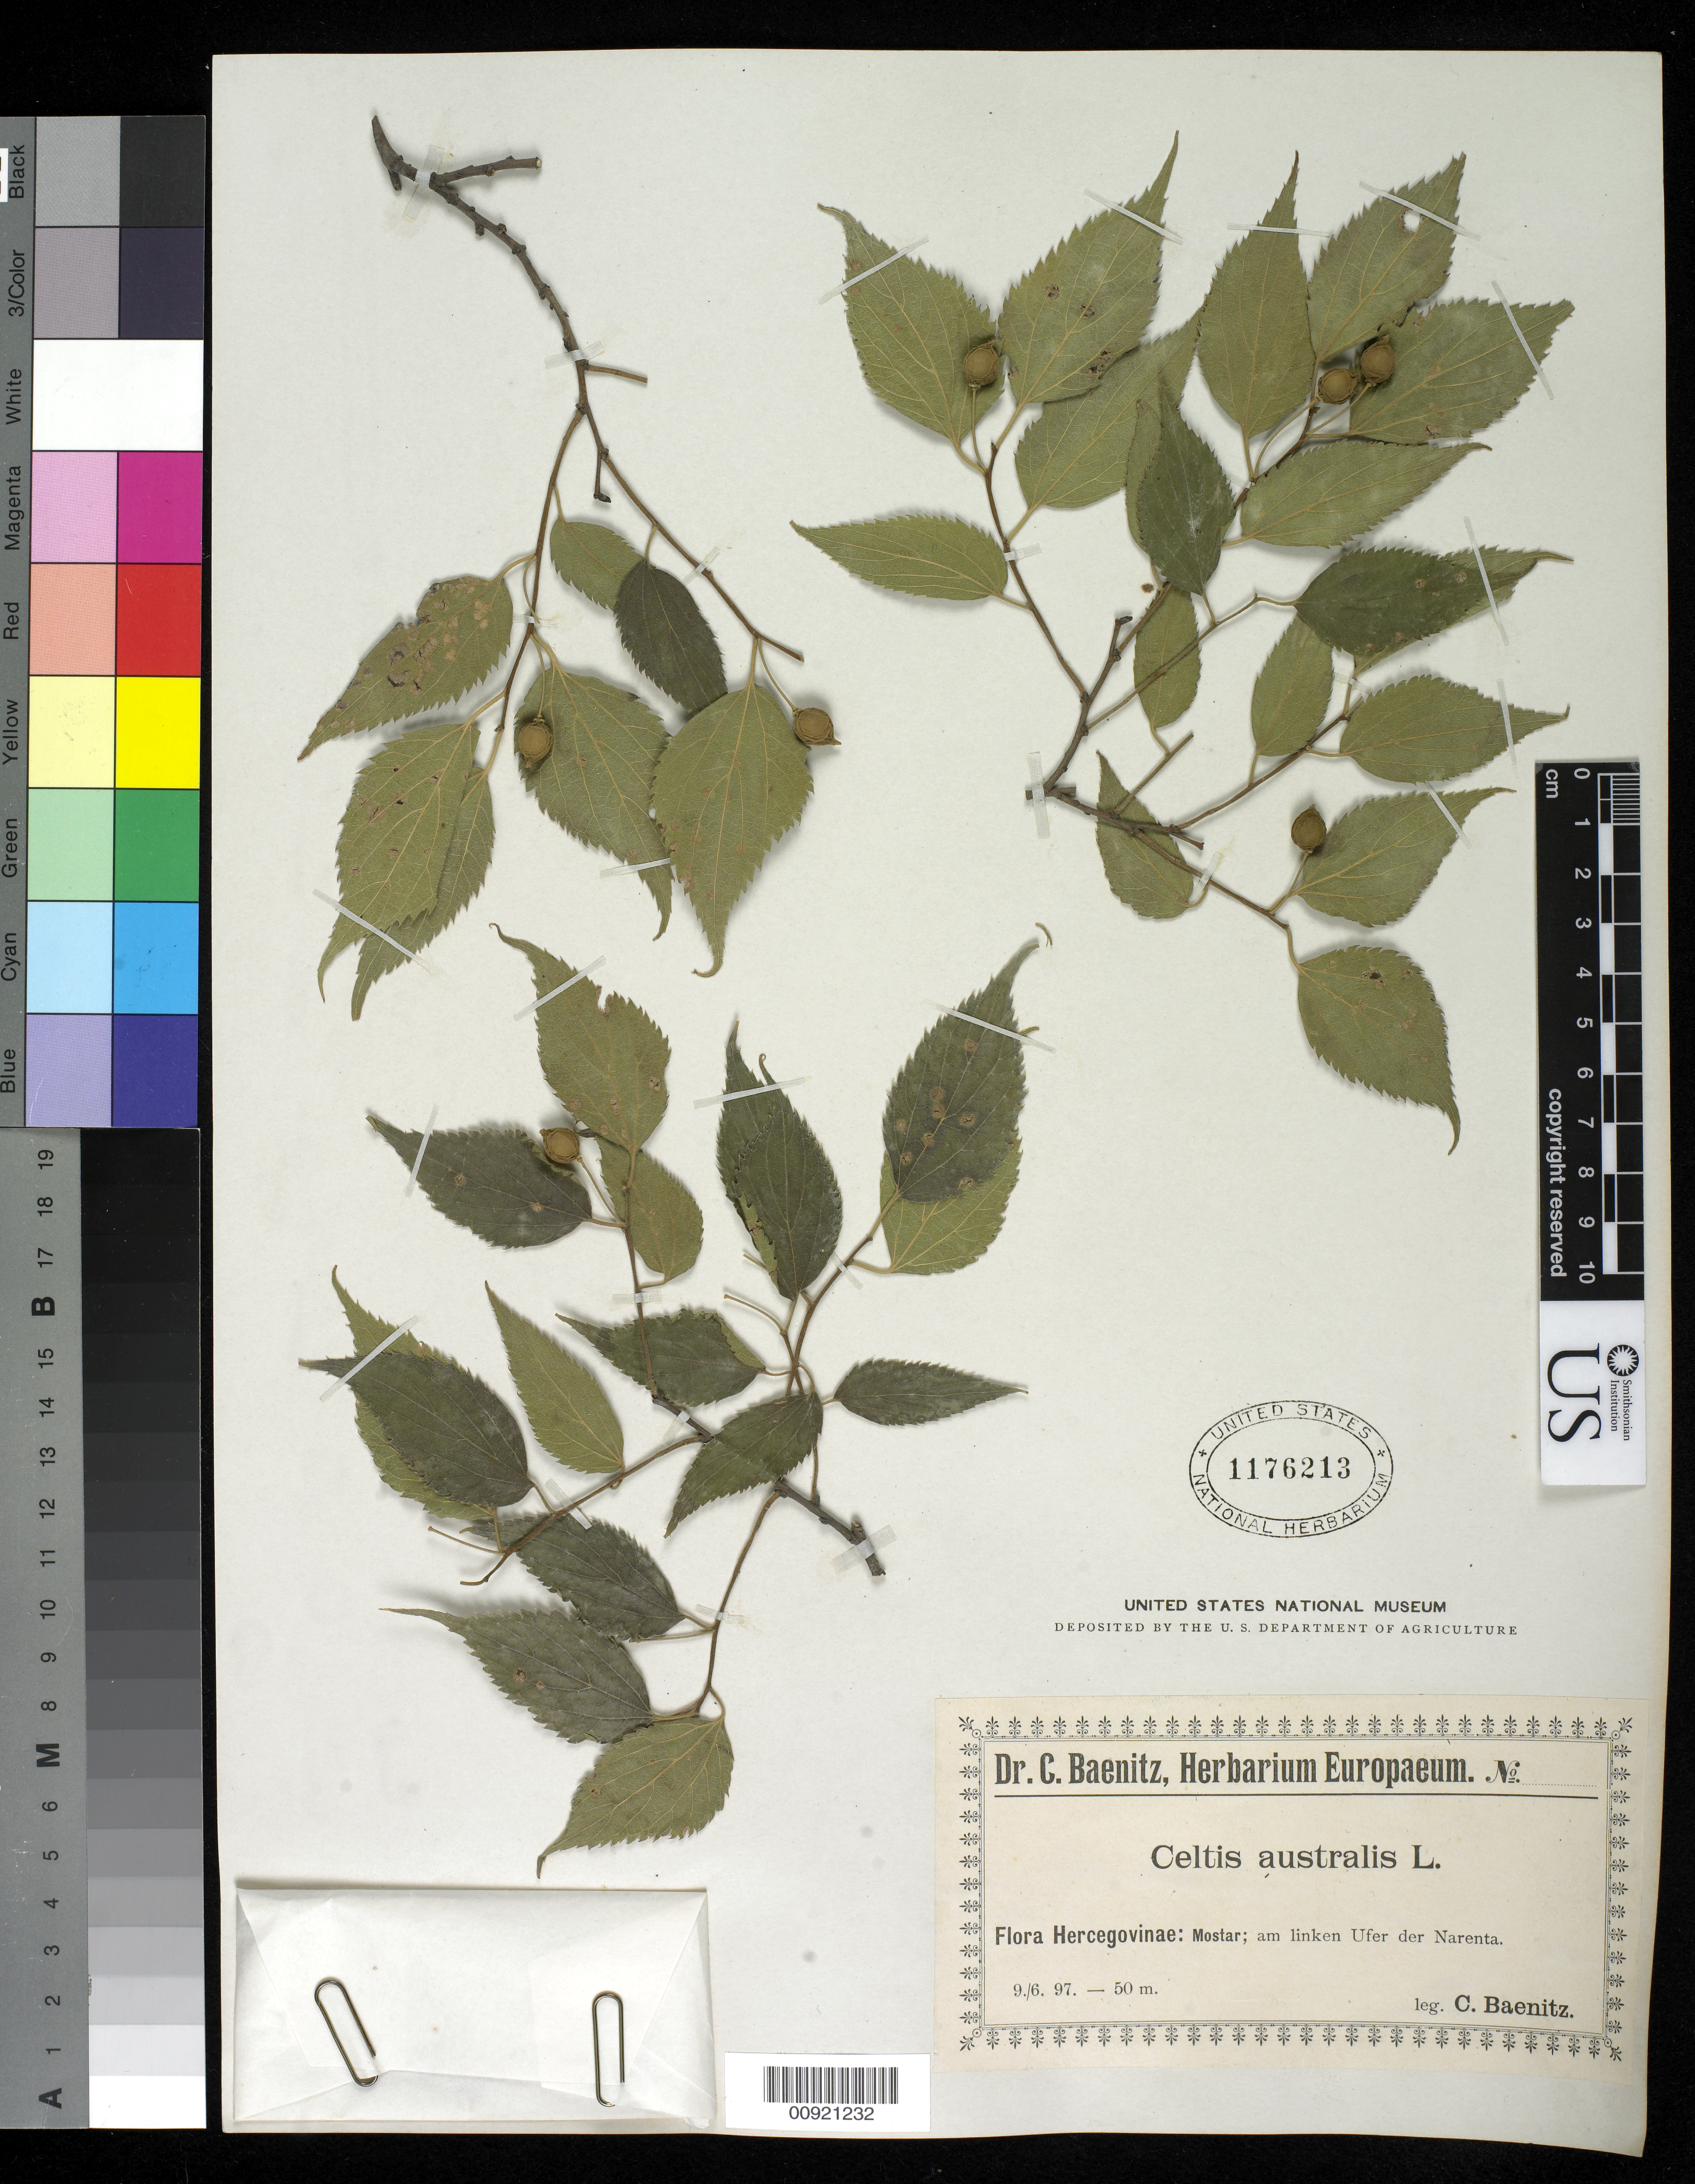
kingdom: Plantae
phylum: Tracheophyta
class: Magnoliopsida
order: Rosales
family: Cannabaceae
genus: Celtis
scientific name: Celtis australis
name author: L.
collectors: C. G. Baenitz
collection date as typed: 09 Jun 1897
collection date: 1897-06-09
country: Bosnia and Herzegovina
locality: Flora Hercegovinae: Mostar; am linken Ufer der Narenta.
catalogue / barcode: US 1176213